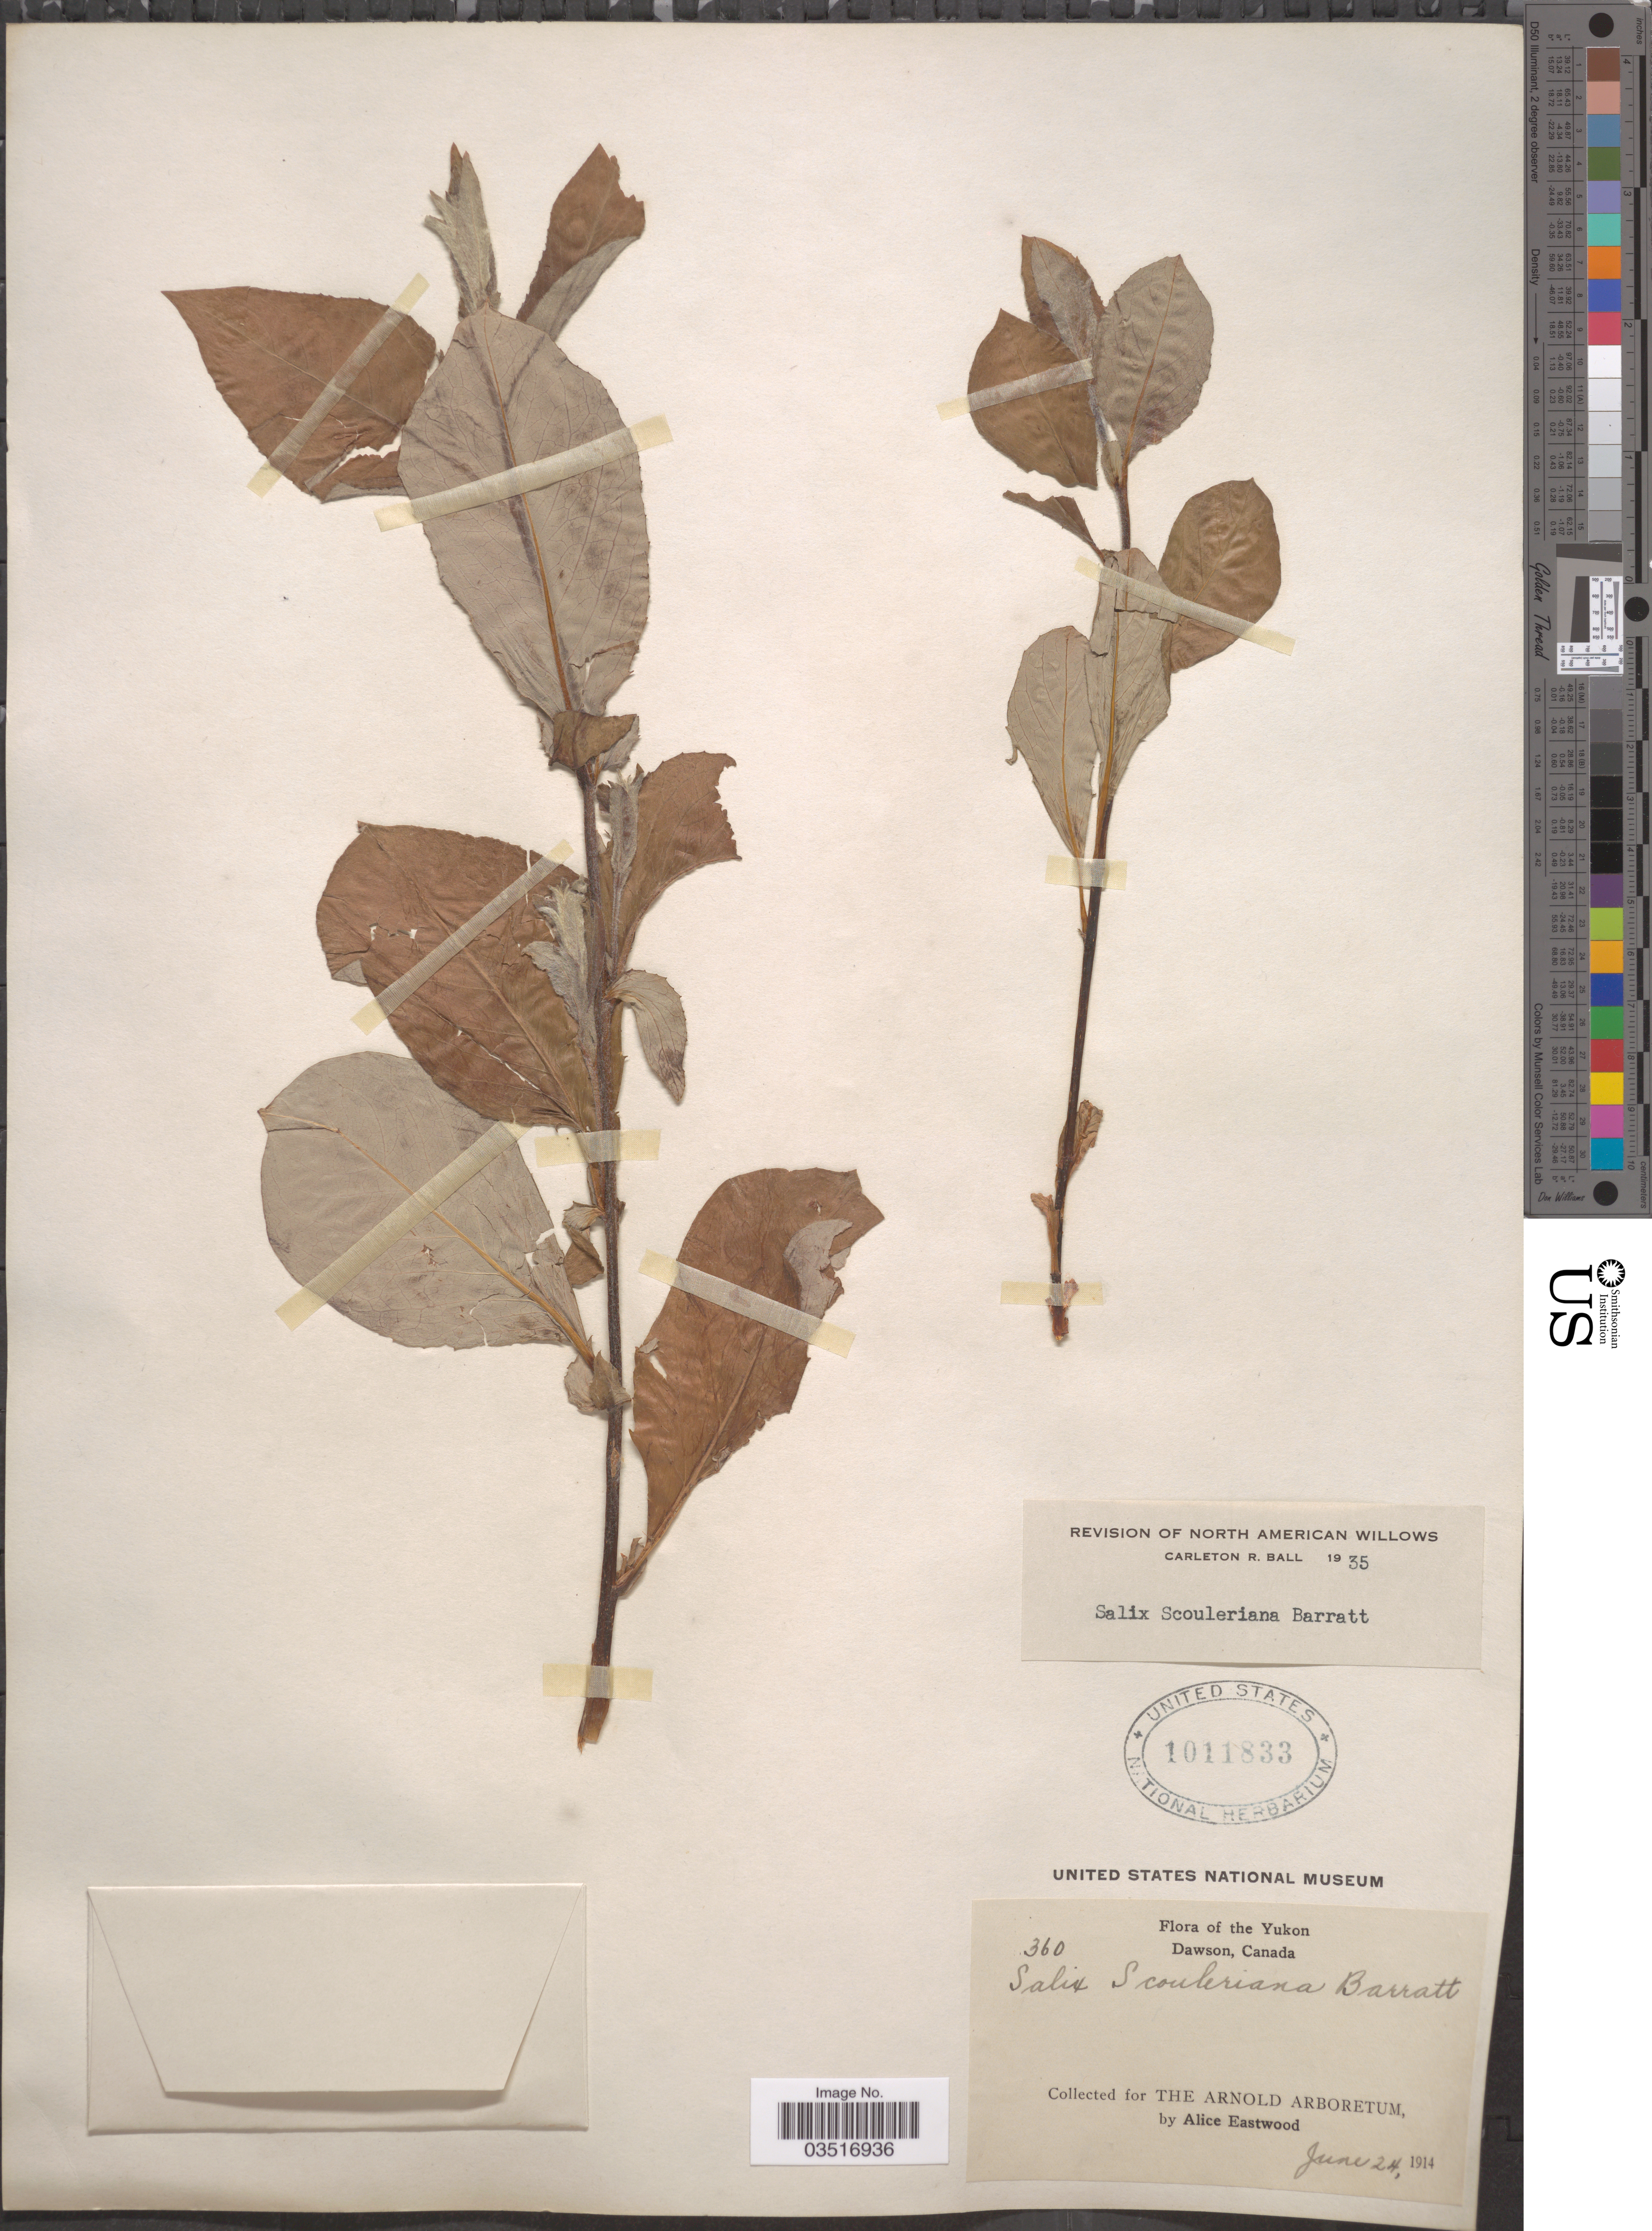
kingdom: Plantae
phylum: Tracheophyta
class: Magnoliopsida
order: Malpighiales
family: Salicaceae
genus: Salix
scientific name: Salix scouleriana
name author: Barratt ex Hook.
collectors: A. Eastwood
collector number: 360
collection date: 1914-06-24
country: Canada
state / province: Yukon Territory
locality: Yukon. Dawson.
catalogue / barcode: US 1011833